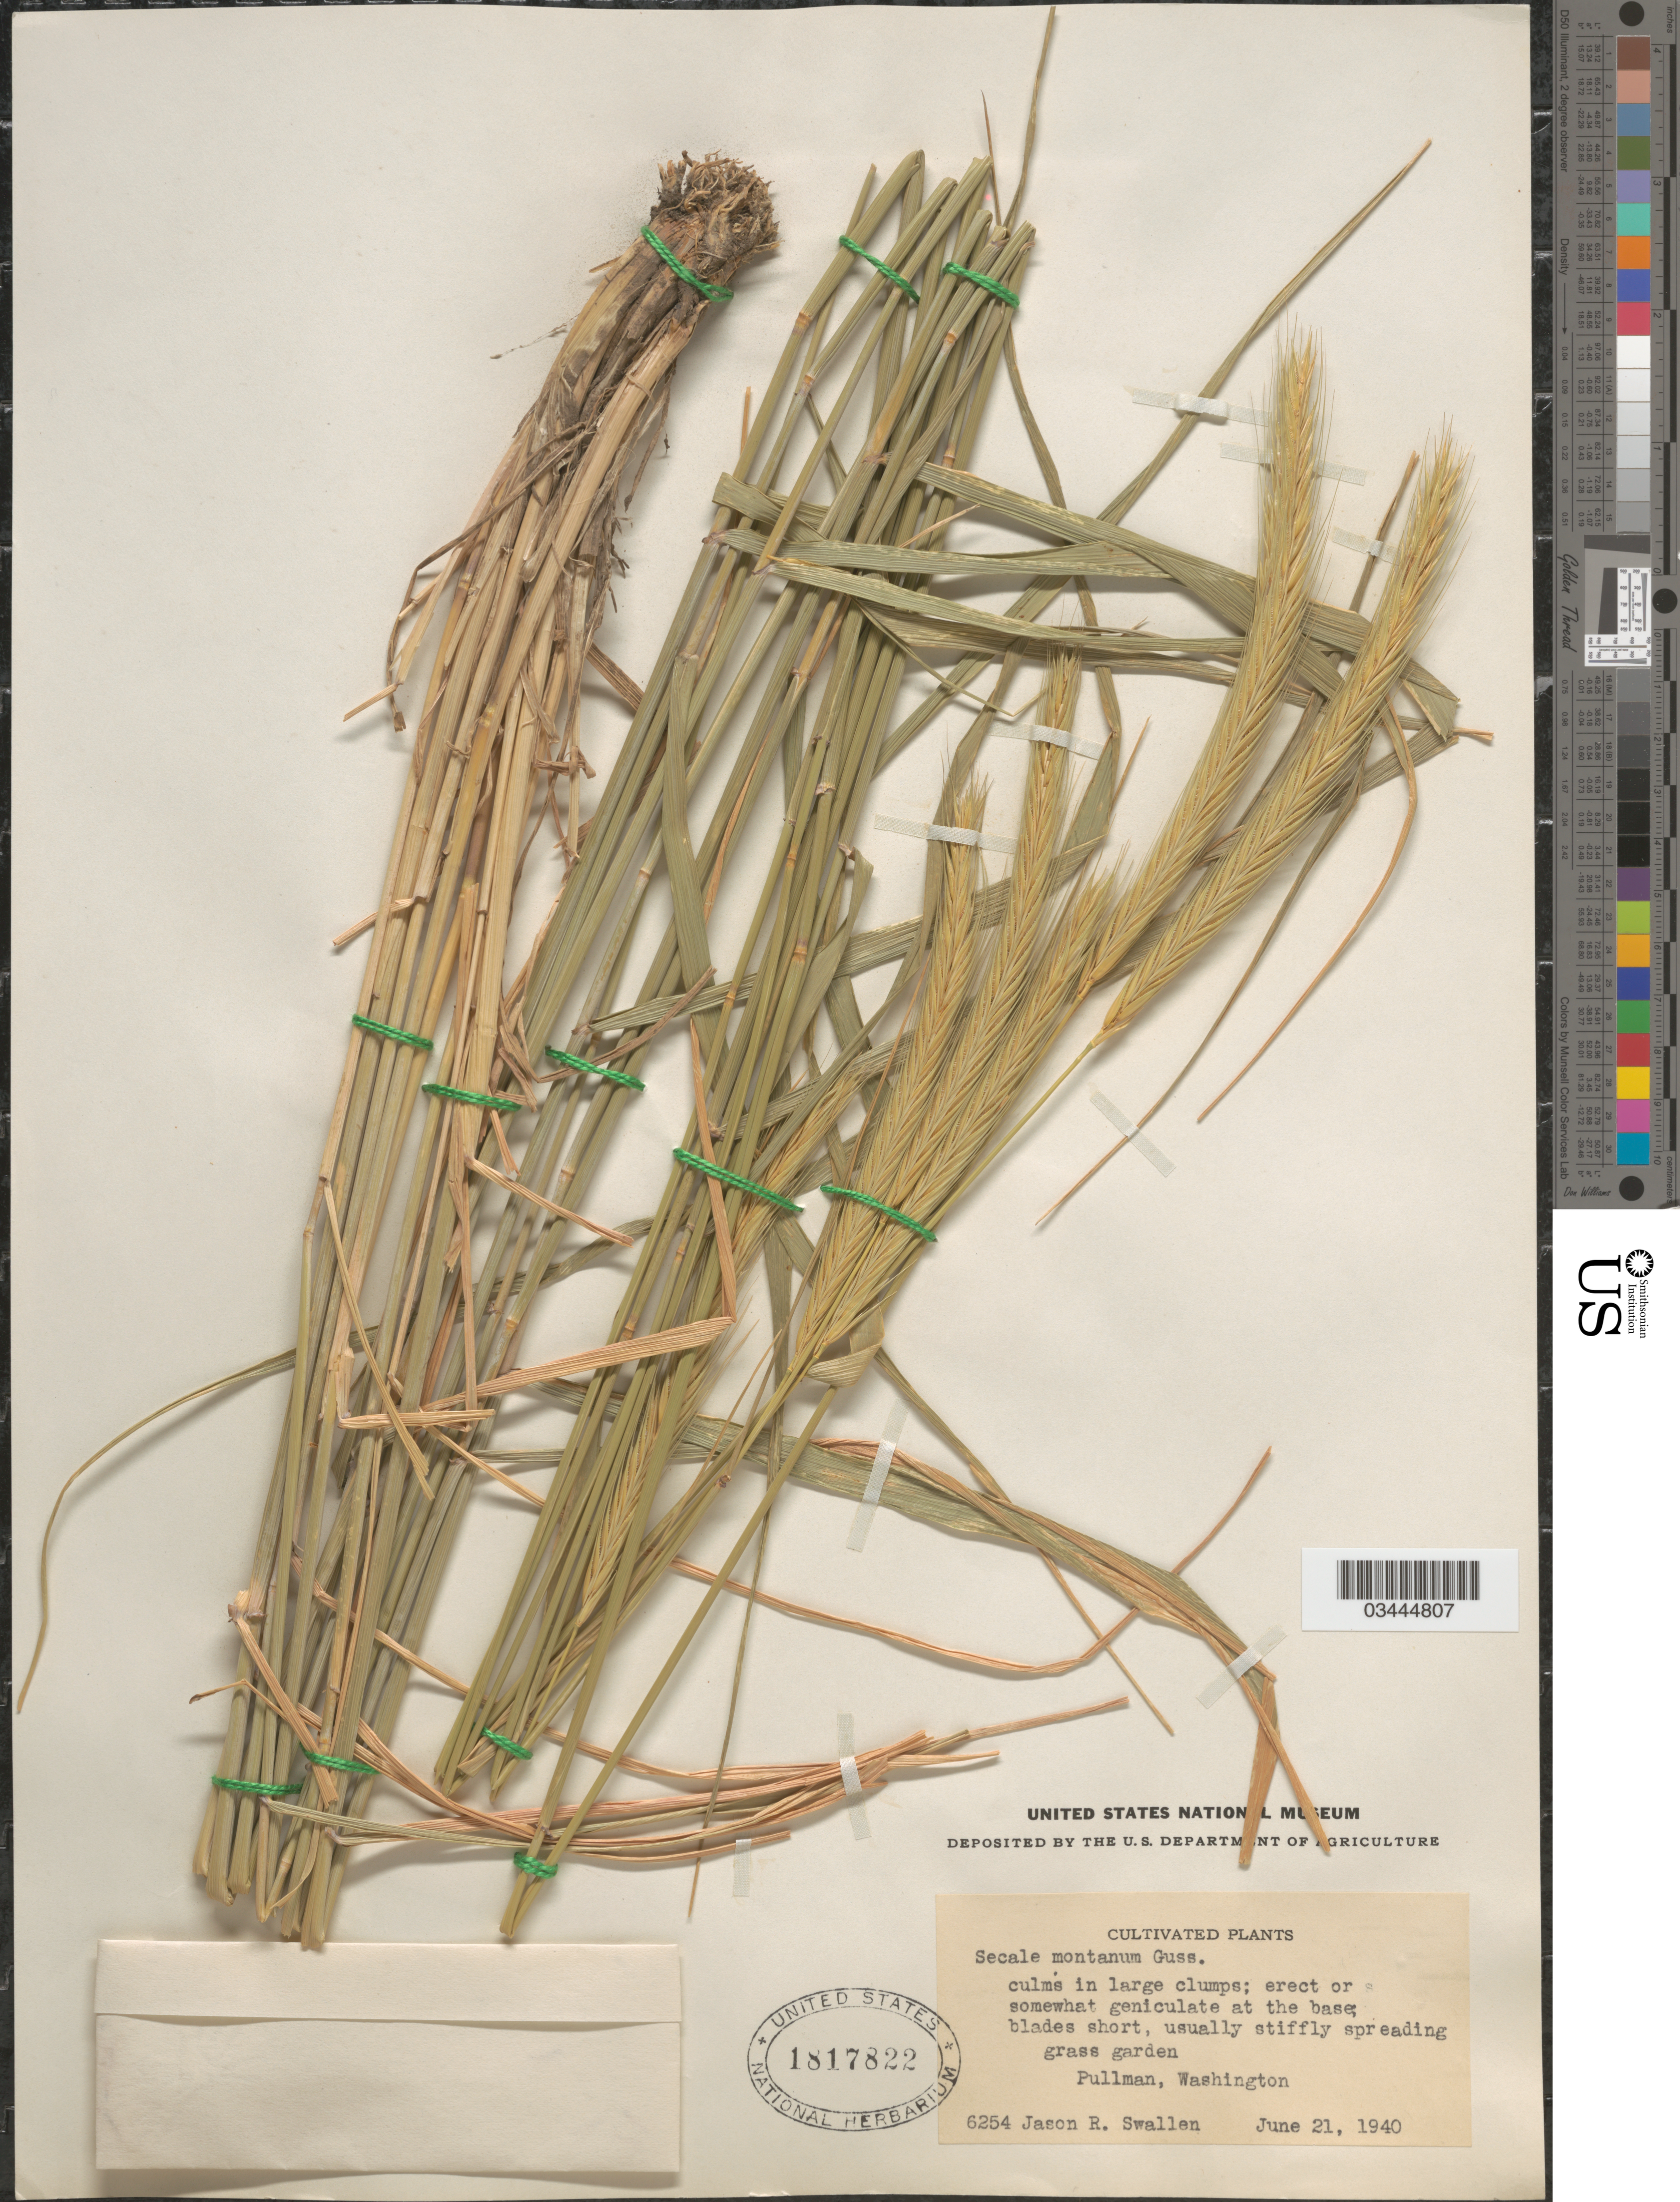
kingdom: Plantae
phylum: Tracheophyta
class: Liliopsida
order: Poales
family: Poaceae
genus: Secale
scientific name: Secale montanum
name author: Gussone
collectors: J. R. Swallen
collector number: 6254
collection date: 1940-06-21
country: United States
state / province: Washington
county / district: Whitman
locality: Grass garden, Pullman.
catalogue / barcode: US 1817822